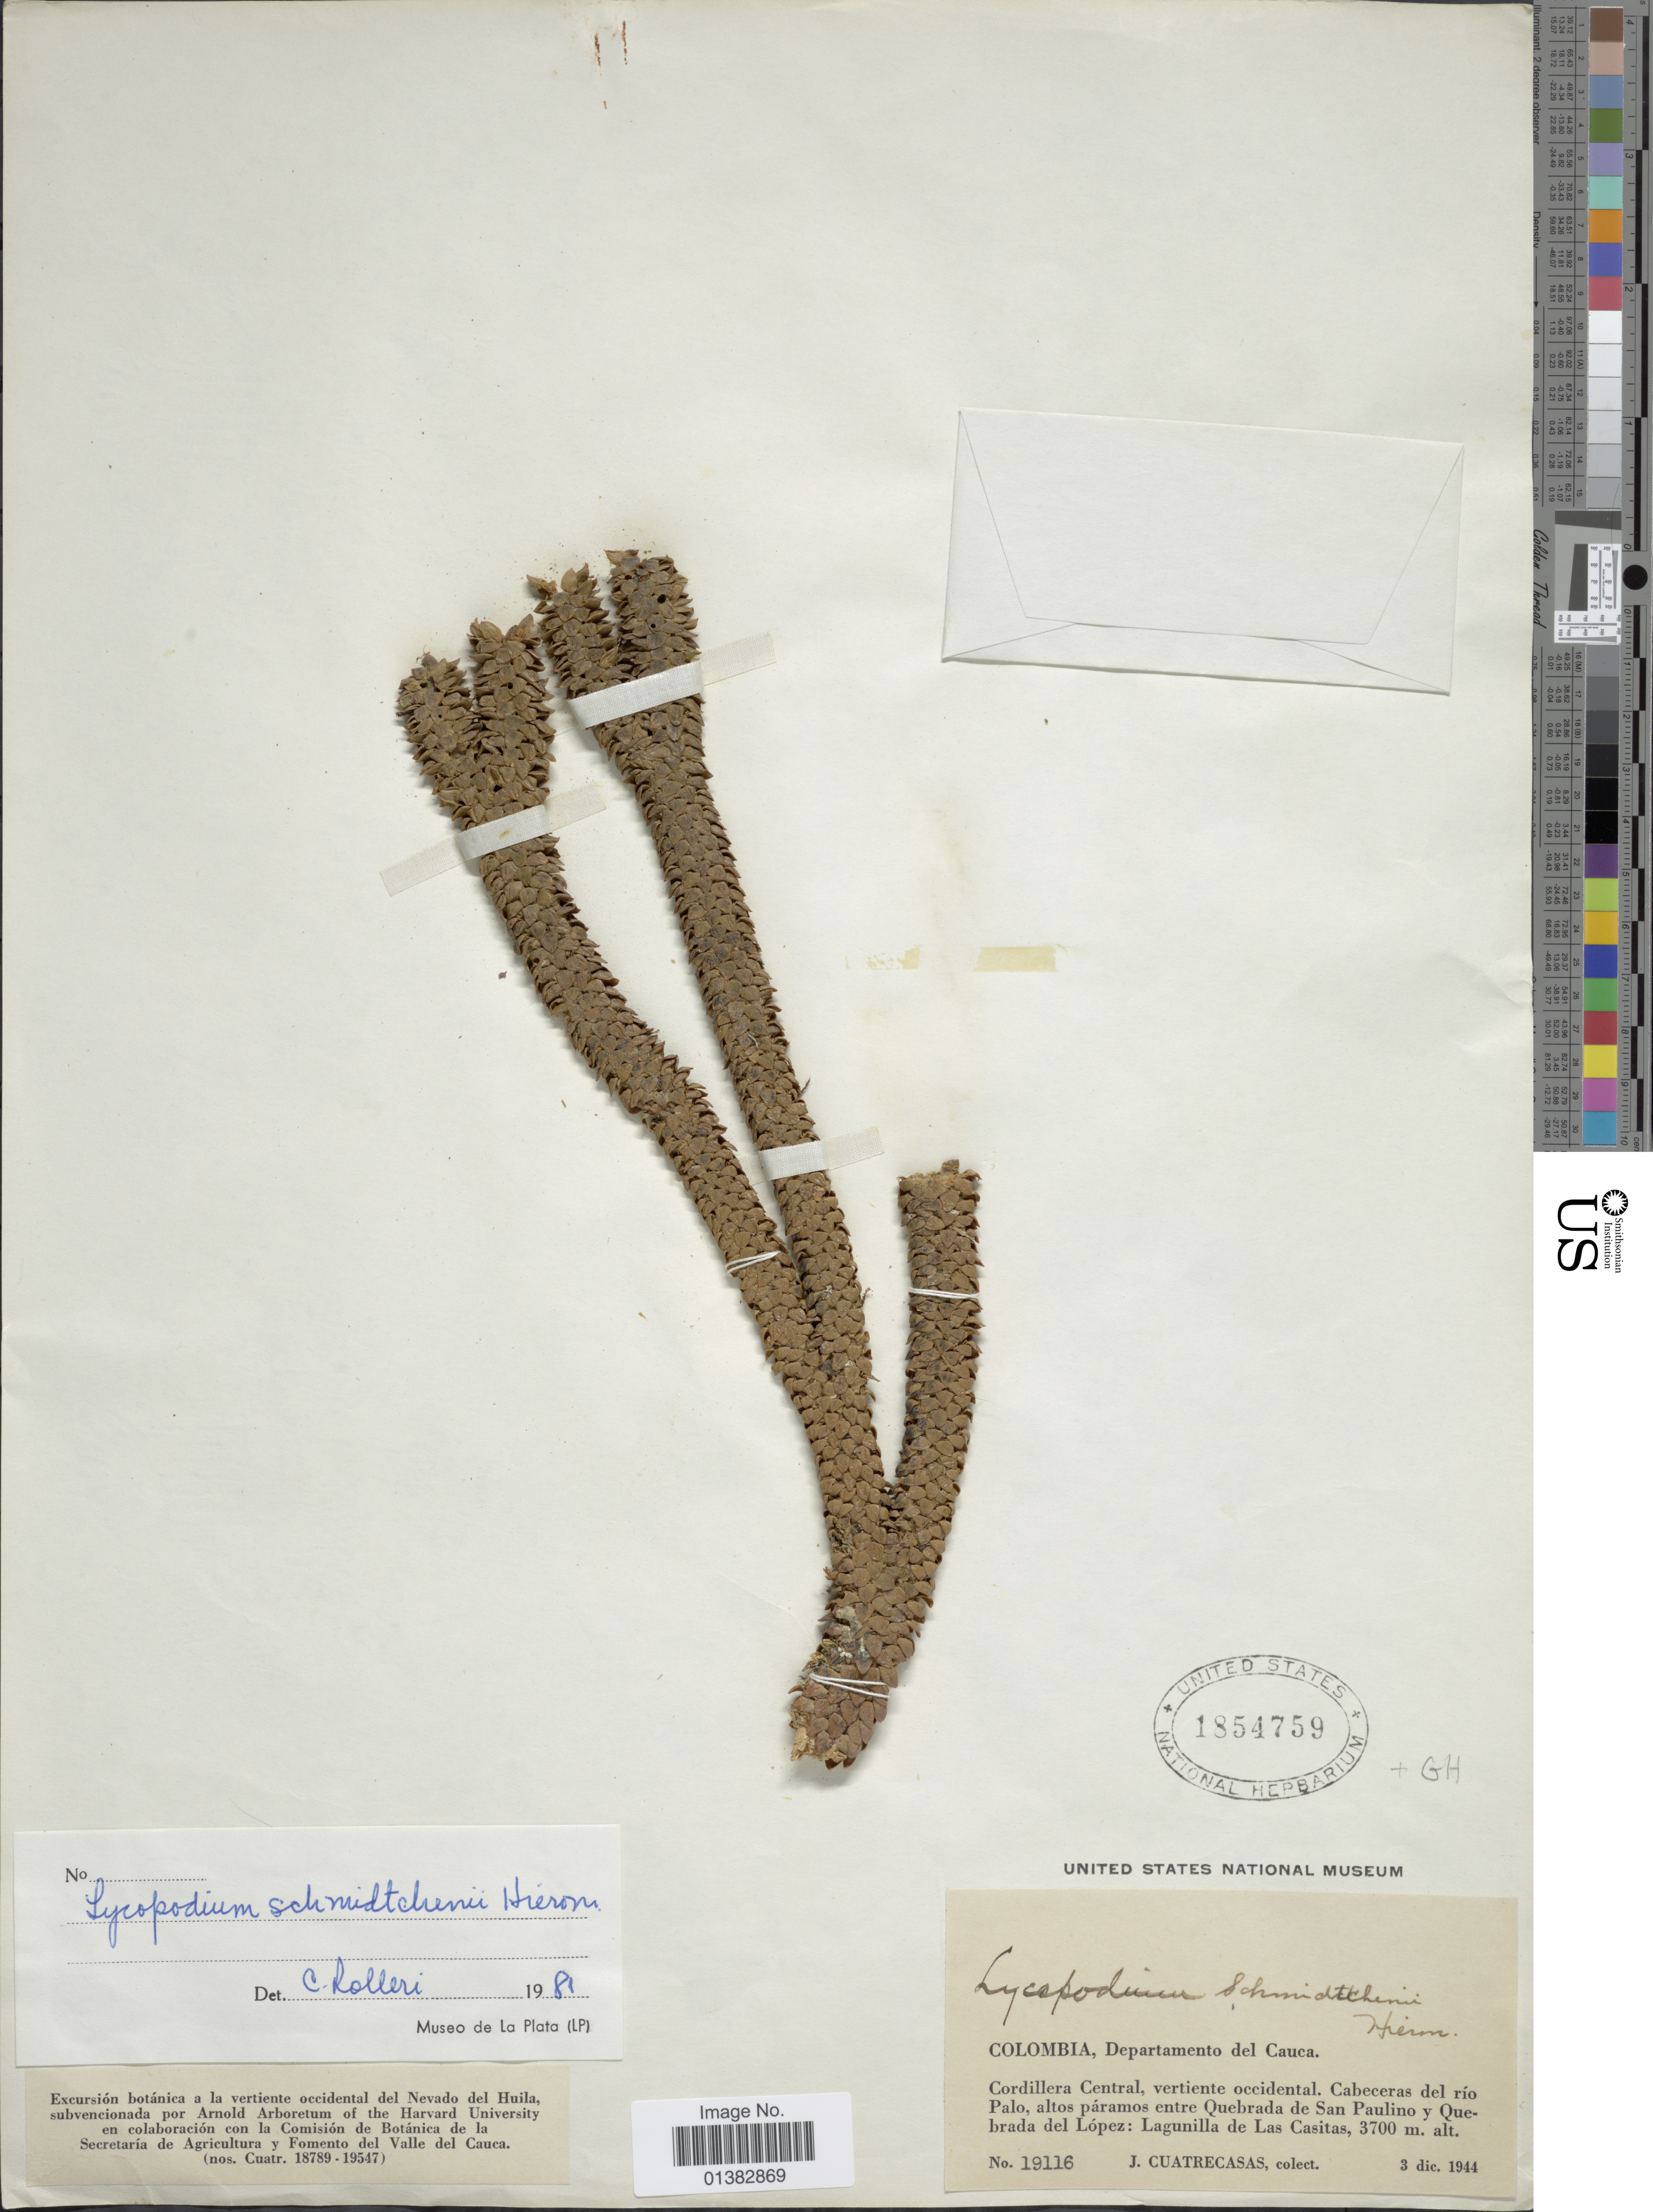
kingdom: Plantae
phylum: Tracheophyta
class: Lycopodiopsida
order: Lycopodiales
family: Lycopodiaceae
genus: Phlegmariurus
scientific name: Phlegmariurus schmidtchenii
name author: (Hieron.) B. Øllg.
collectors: J. Cuatrecasas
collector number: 19116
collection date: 1944-12-03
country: Colombia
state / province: Cauca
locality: Cordillera Central, vertiente occidental. Cabecerras del río Palo, altos páramos entre Quebrada de San Paulino y Quebrada del López: Lagunilla de Las Casitas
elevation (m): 3700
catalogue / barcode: US 1854759